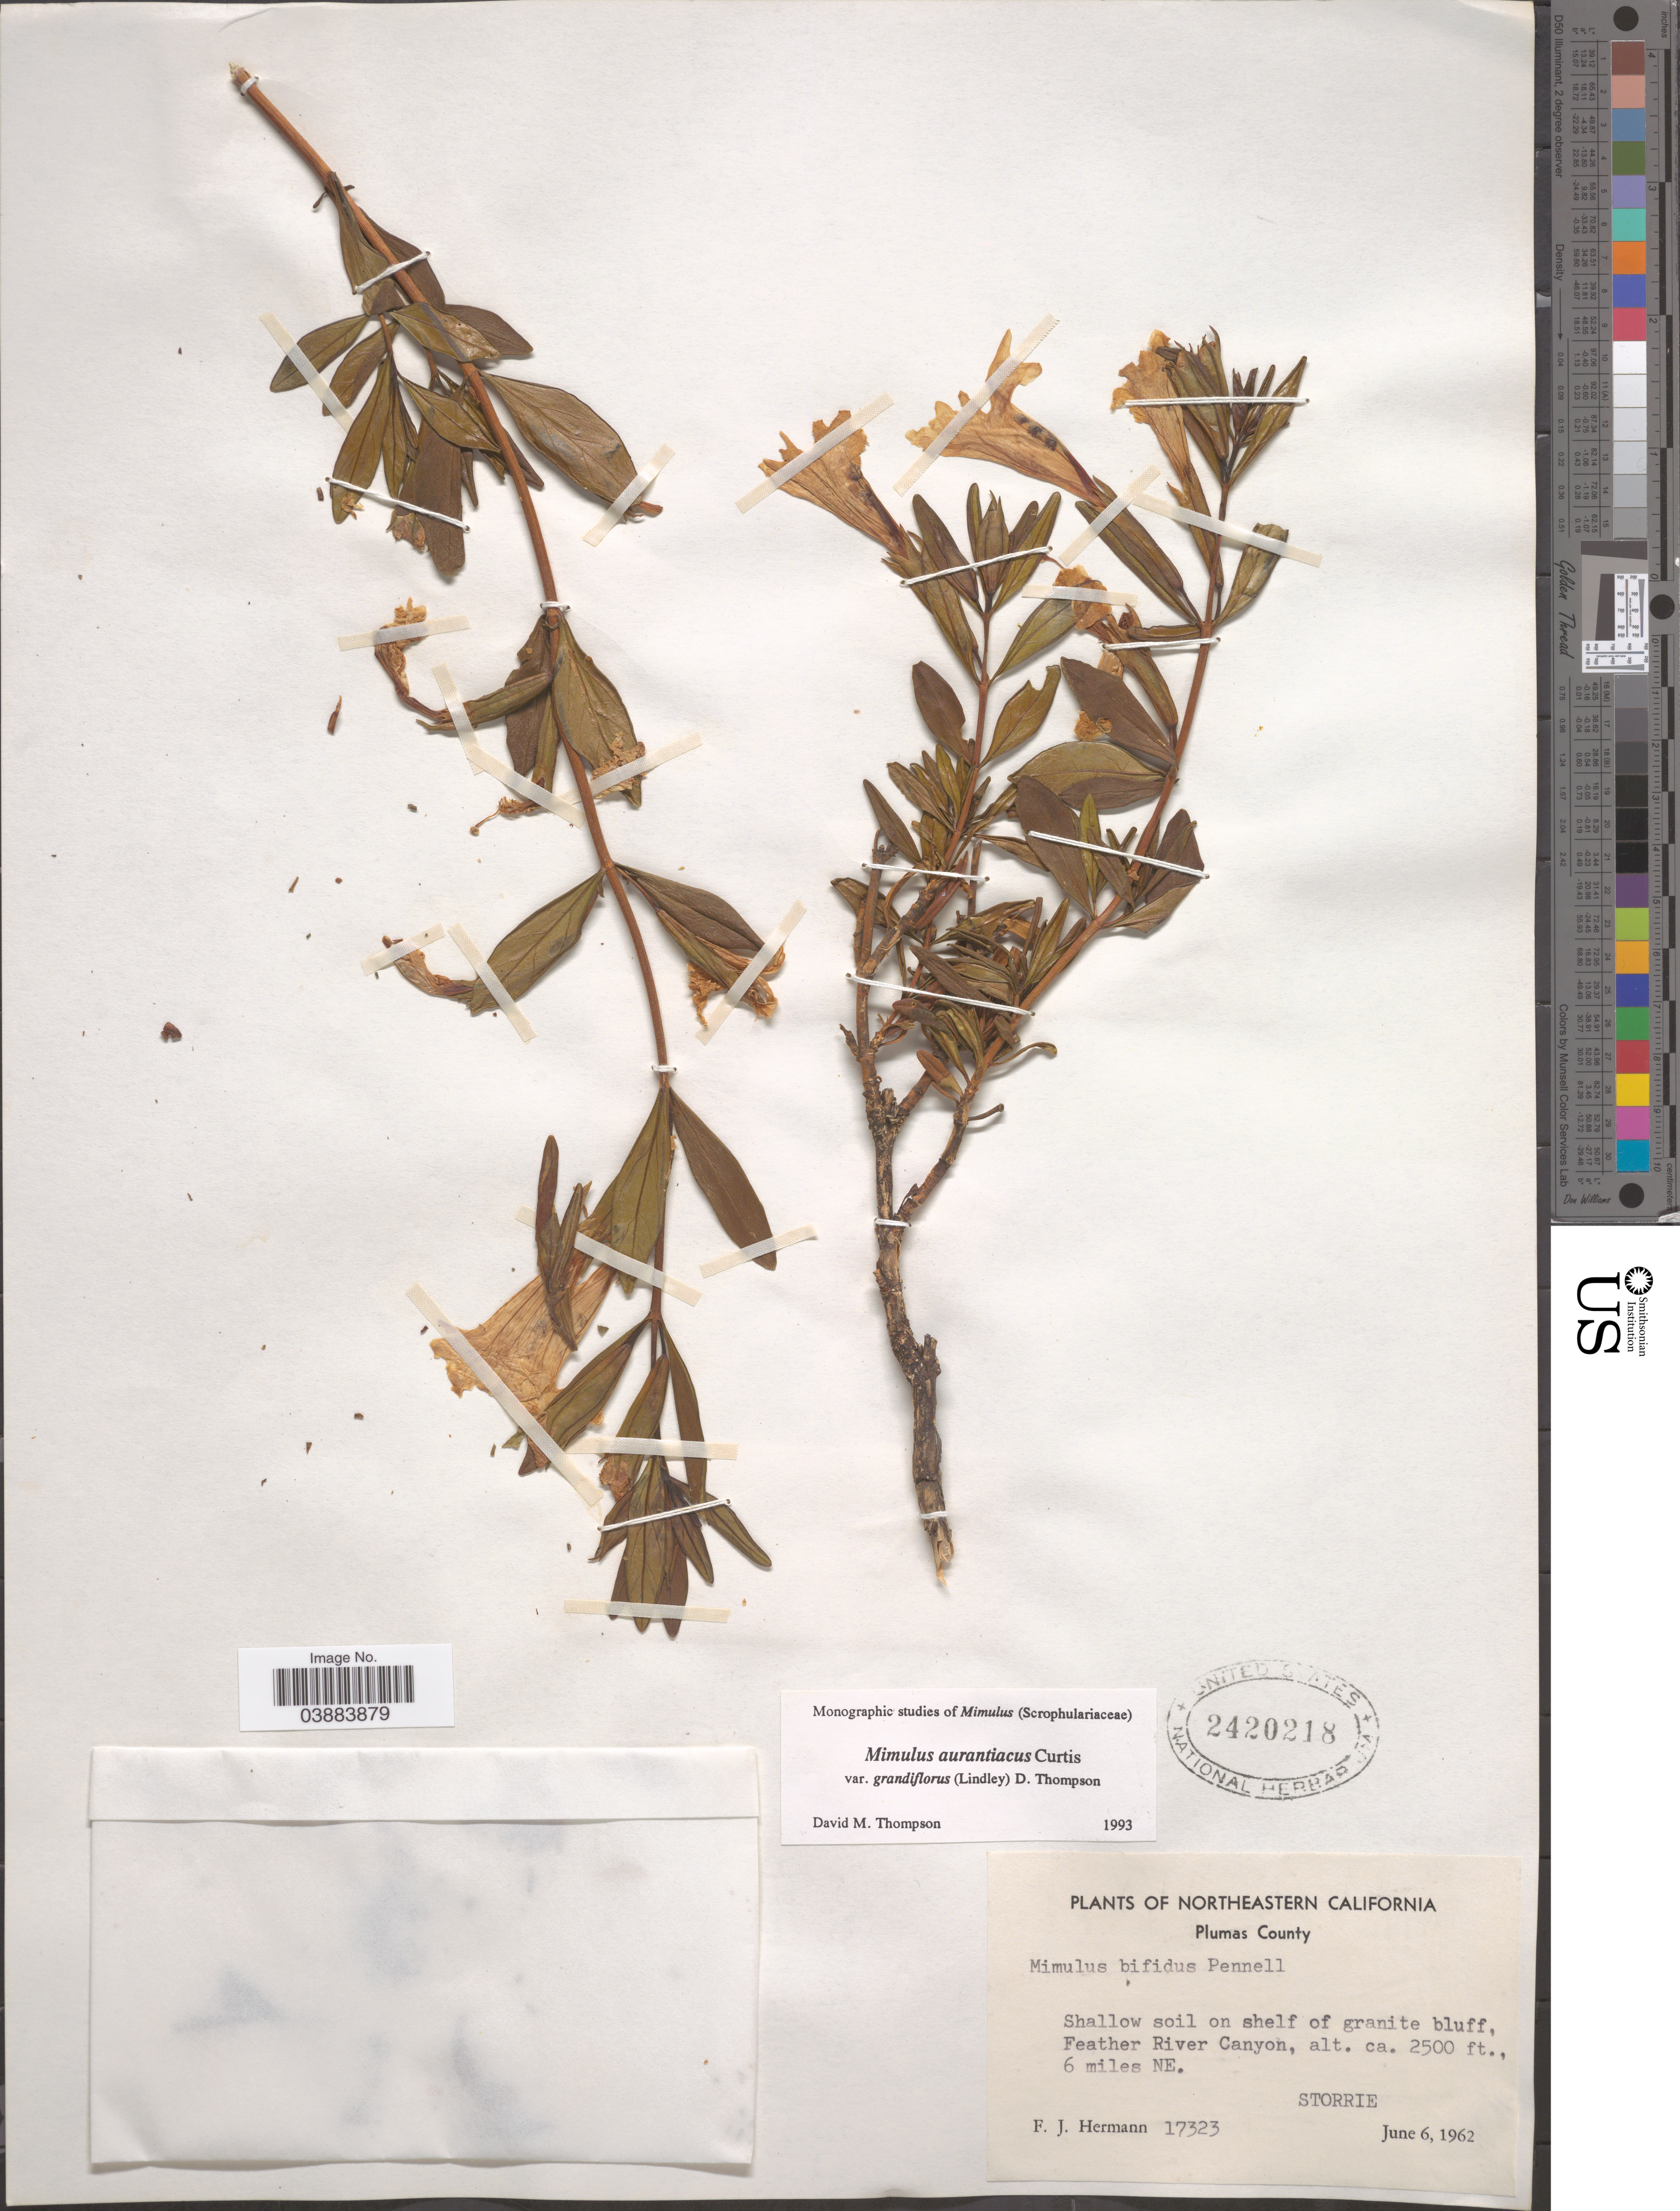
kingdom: Plantae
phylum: Tracheophyta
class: Magnoliopsida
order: Lamiales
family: Phrymaceae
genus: Diplacus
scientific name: Diplacus aurantiacus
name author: (Curtis) Jeps.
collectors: F. J. Hermann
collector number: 17323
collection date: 1962-06-06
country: United States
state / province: California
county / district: Plumas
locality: Northeastern California. Plumas County. Feather River Canyon, 6 miles NE. Storrie.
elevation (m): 762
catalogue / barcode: US 2420218